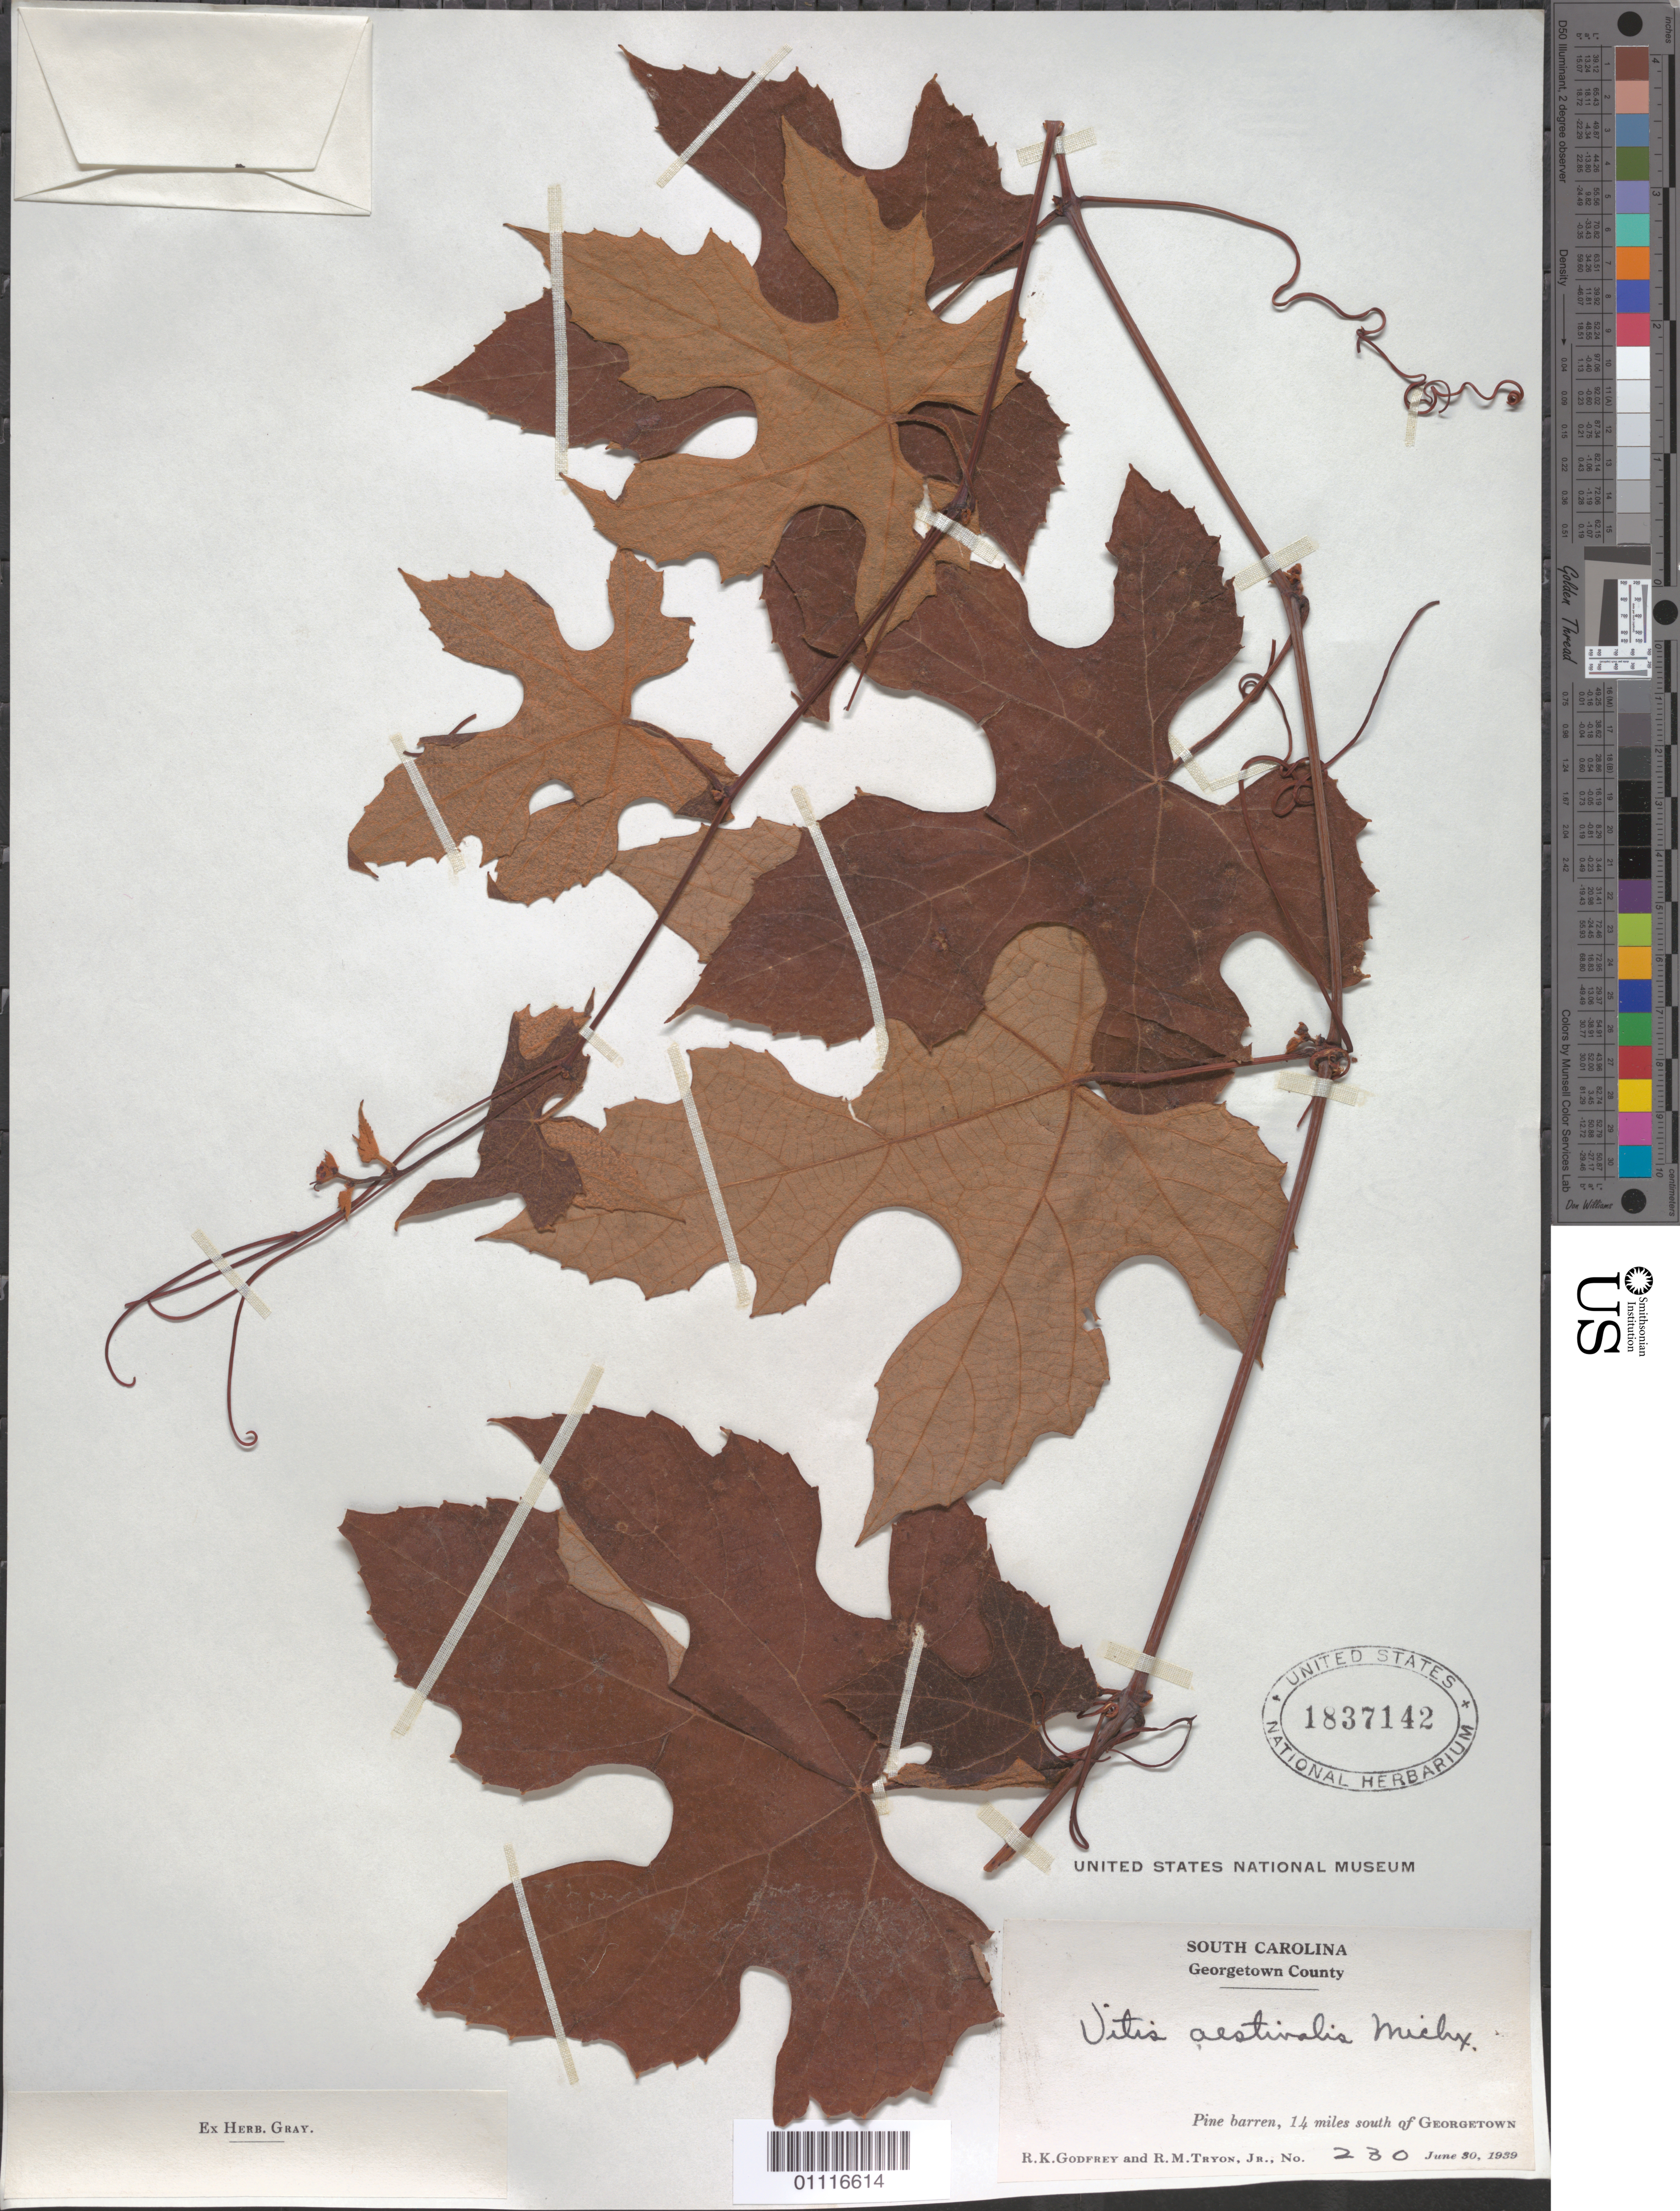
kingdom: Plantae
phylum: Tracheophyta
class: Magnoliopsida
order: Vitales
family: Vitaceae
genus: Vitis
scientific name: Vitis aestivalis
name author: Michx.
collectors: R. K. Godfrey & R. M. Tryon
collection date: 1939-06-30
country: United States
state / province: South Carolina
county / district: Georgetown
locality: Pine barren, 14 miles S of Georgetown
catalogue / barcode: US 1837142